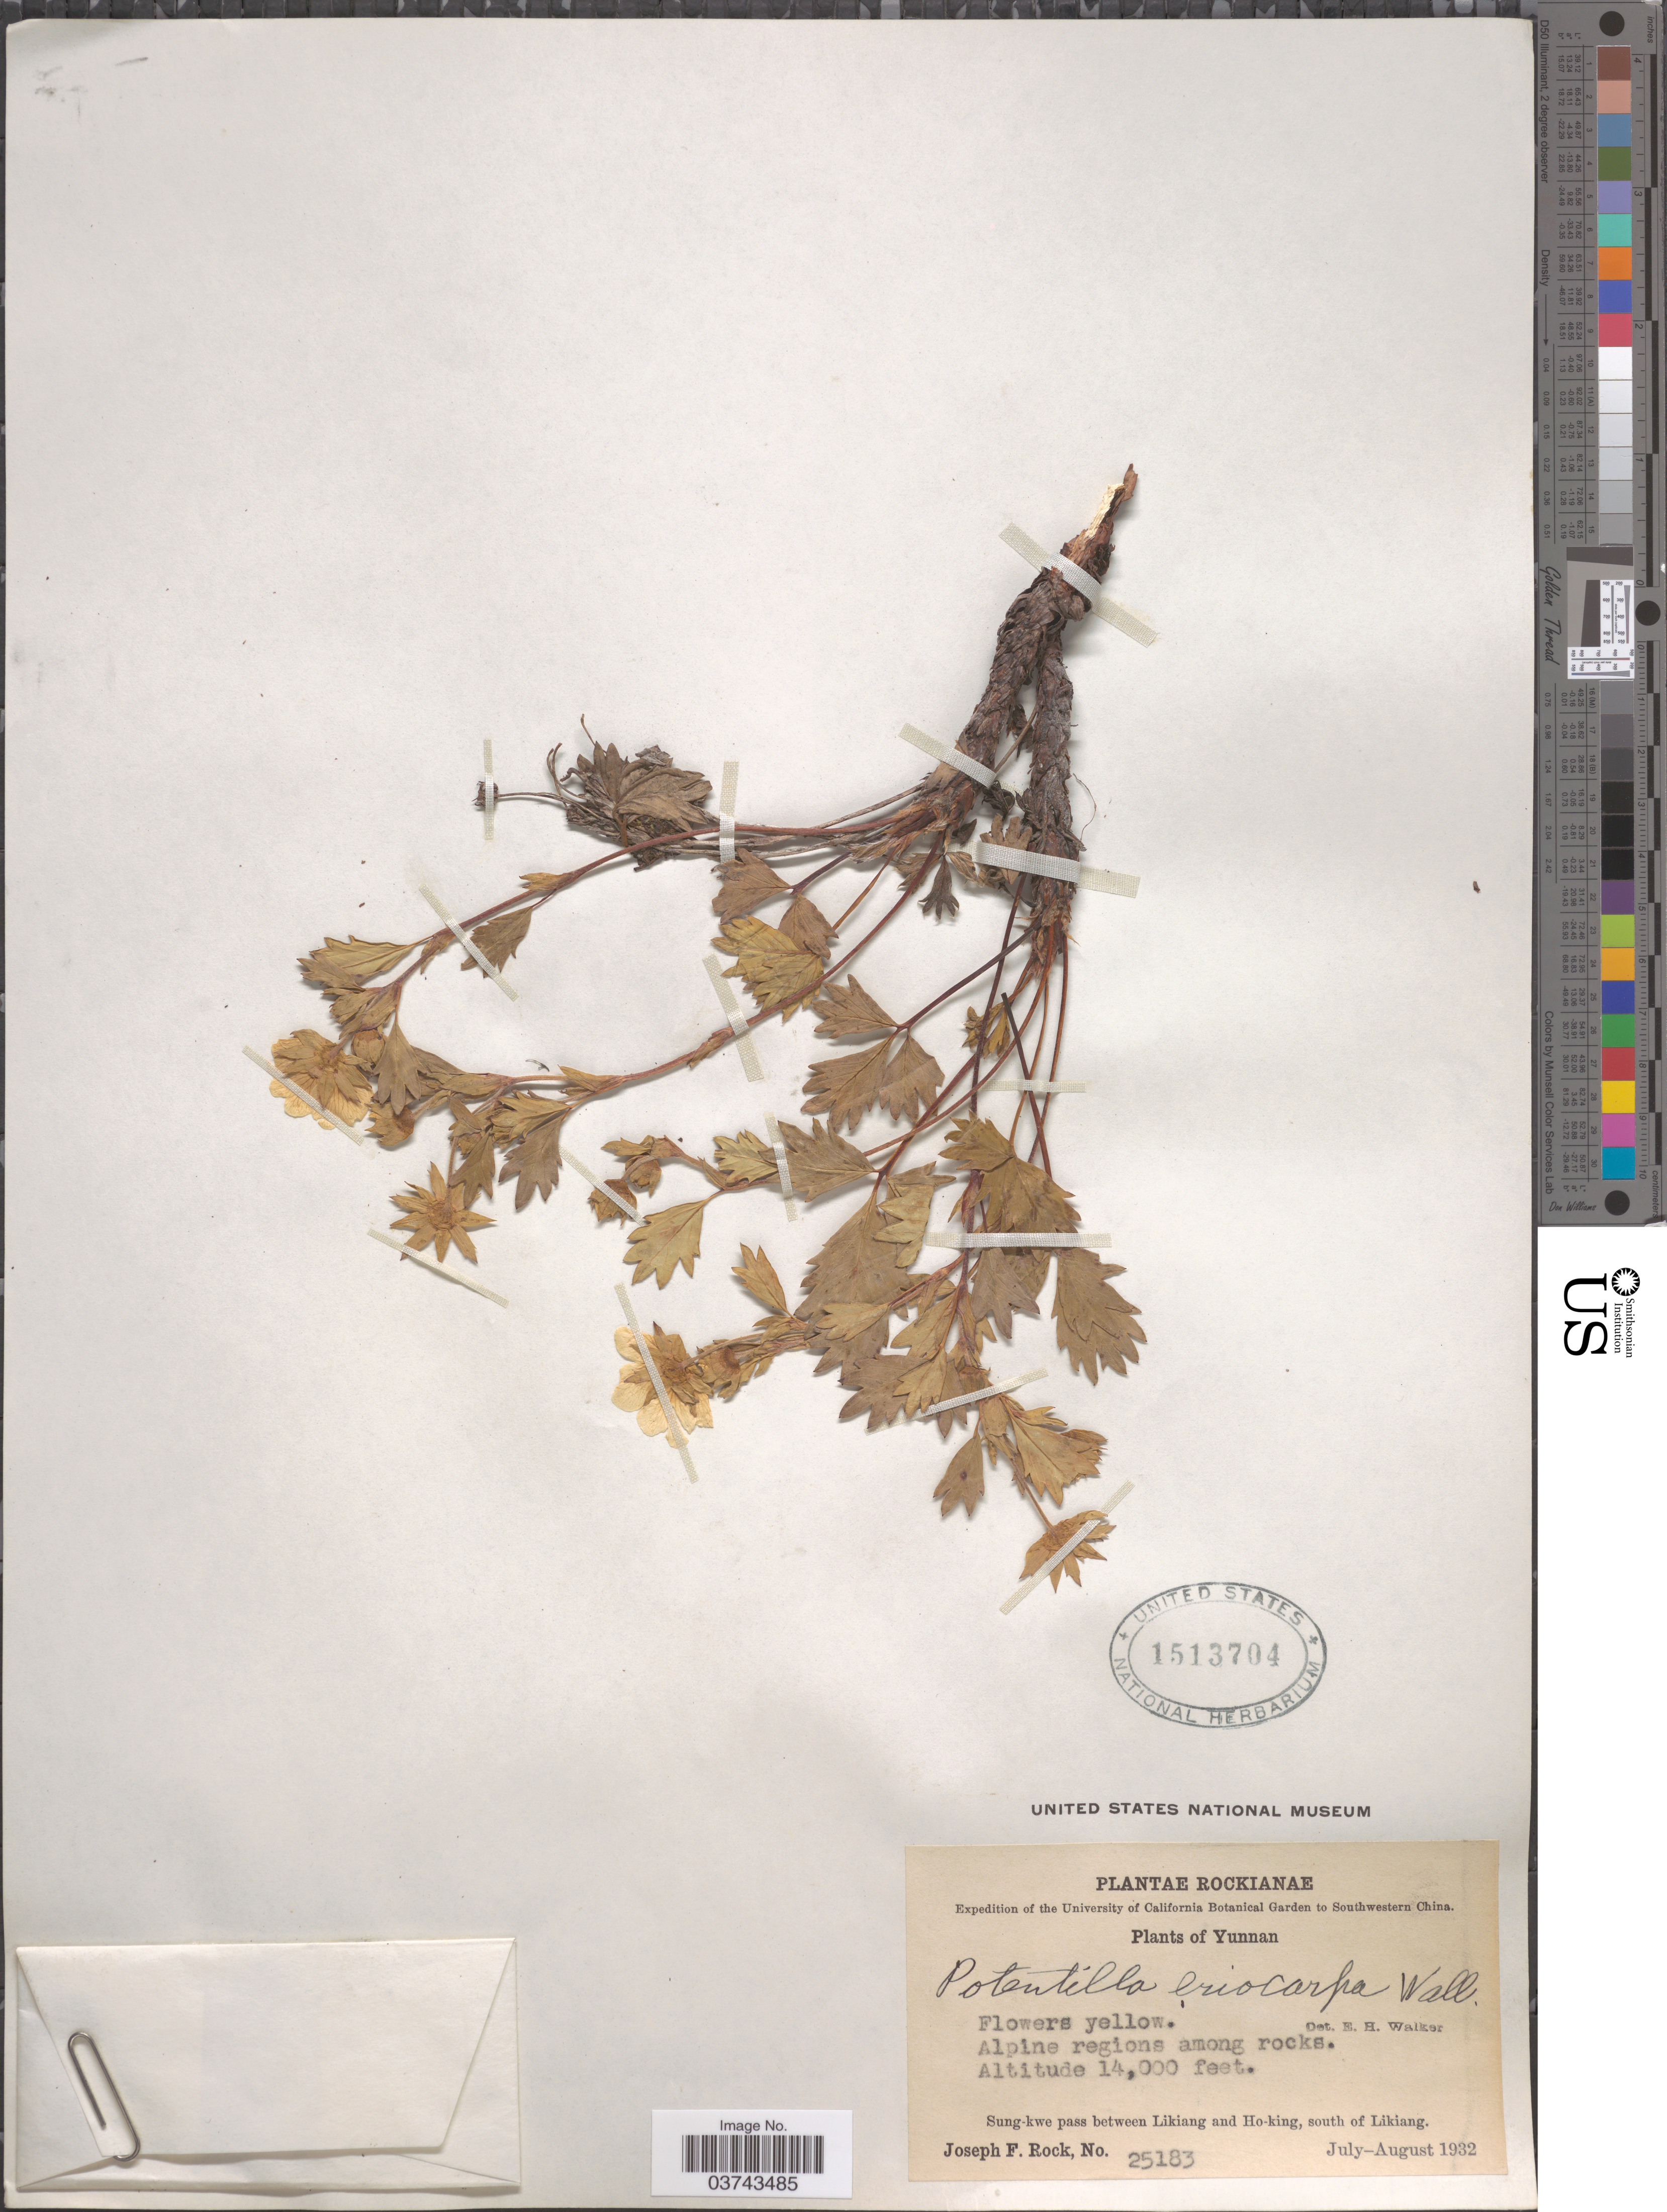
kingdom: Plantae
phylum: Tracheophyta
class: Magnoliopsida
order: Rosales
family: Rosaceae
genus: Potentilla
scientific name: Potentilla eriocarpa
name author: Wall. ex Lehm.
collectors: J. F. Rock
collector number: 25183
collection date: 1932-07/1932-08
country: China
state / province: Yunnan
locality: Southwestern China. Sung-kwe pass between Likiang and Ho-king, south of Likiang.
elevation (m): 4267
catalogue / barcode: US 1513704